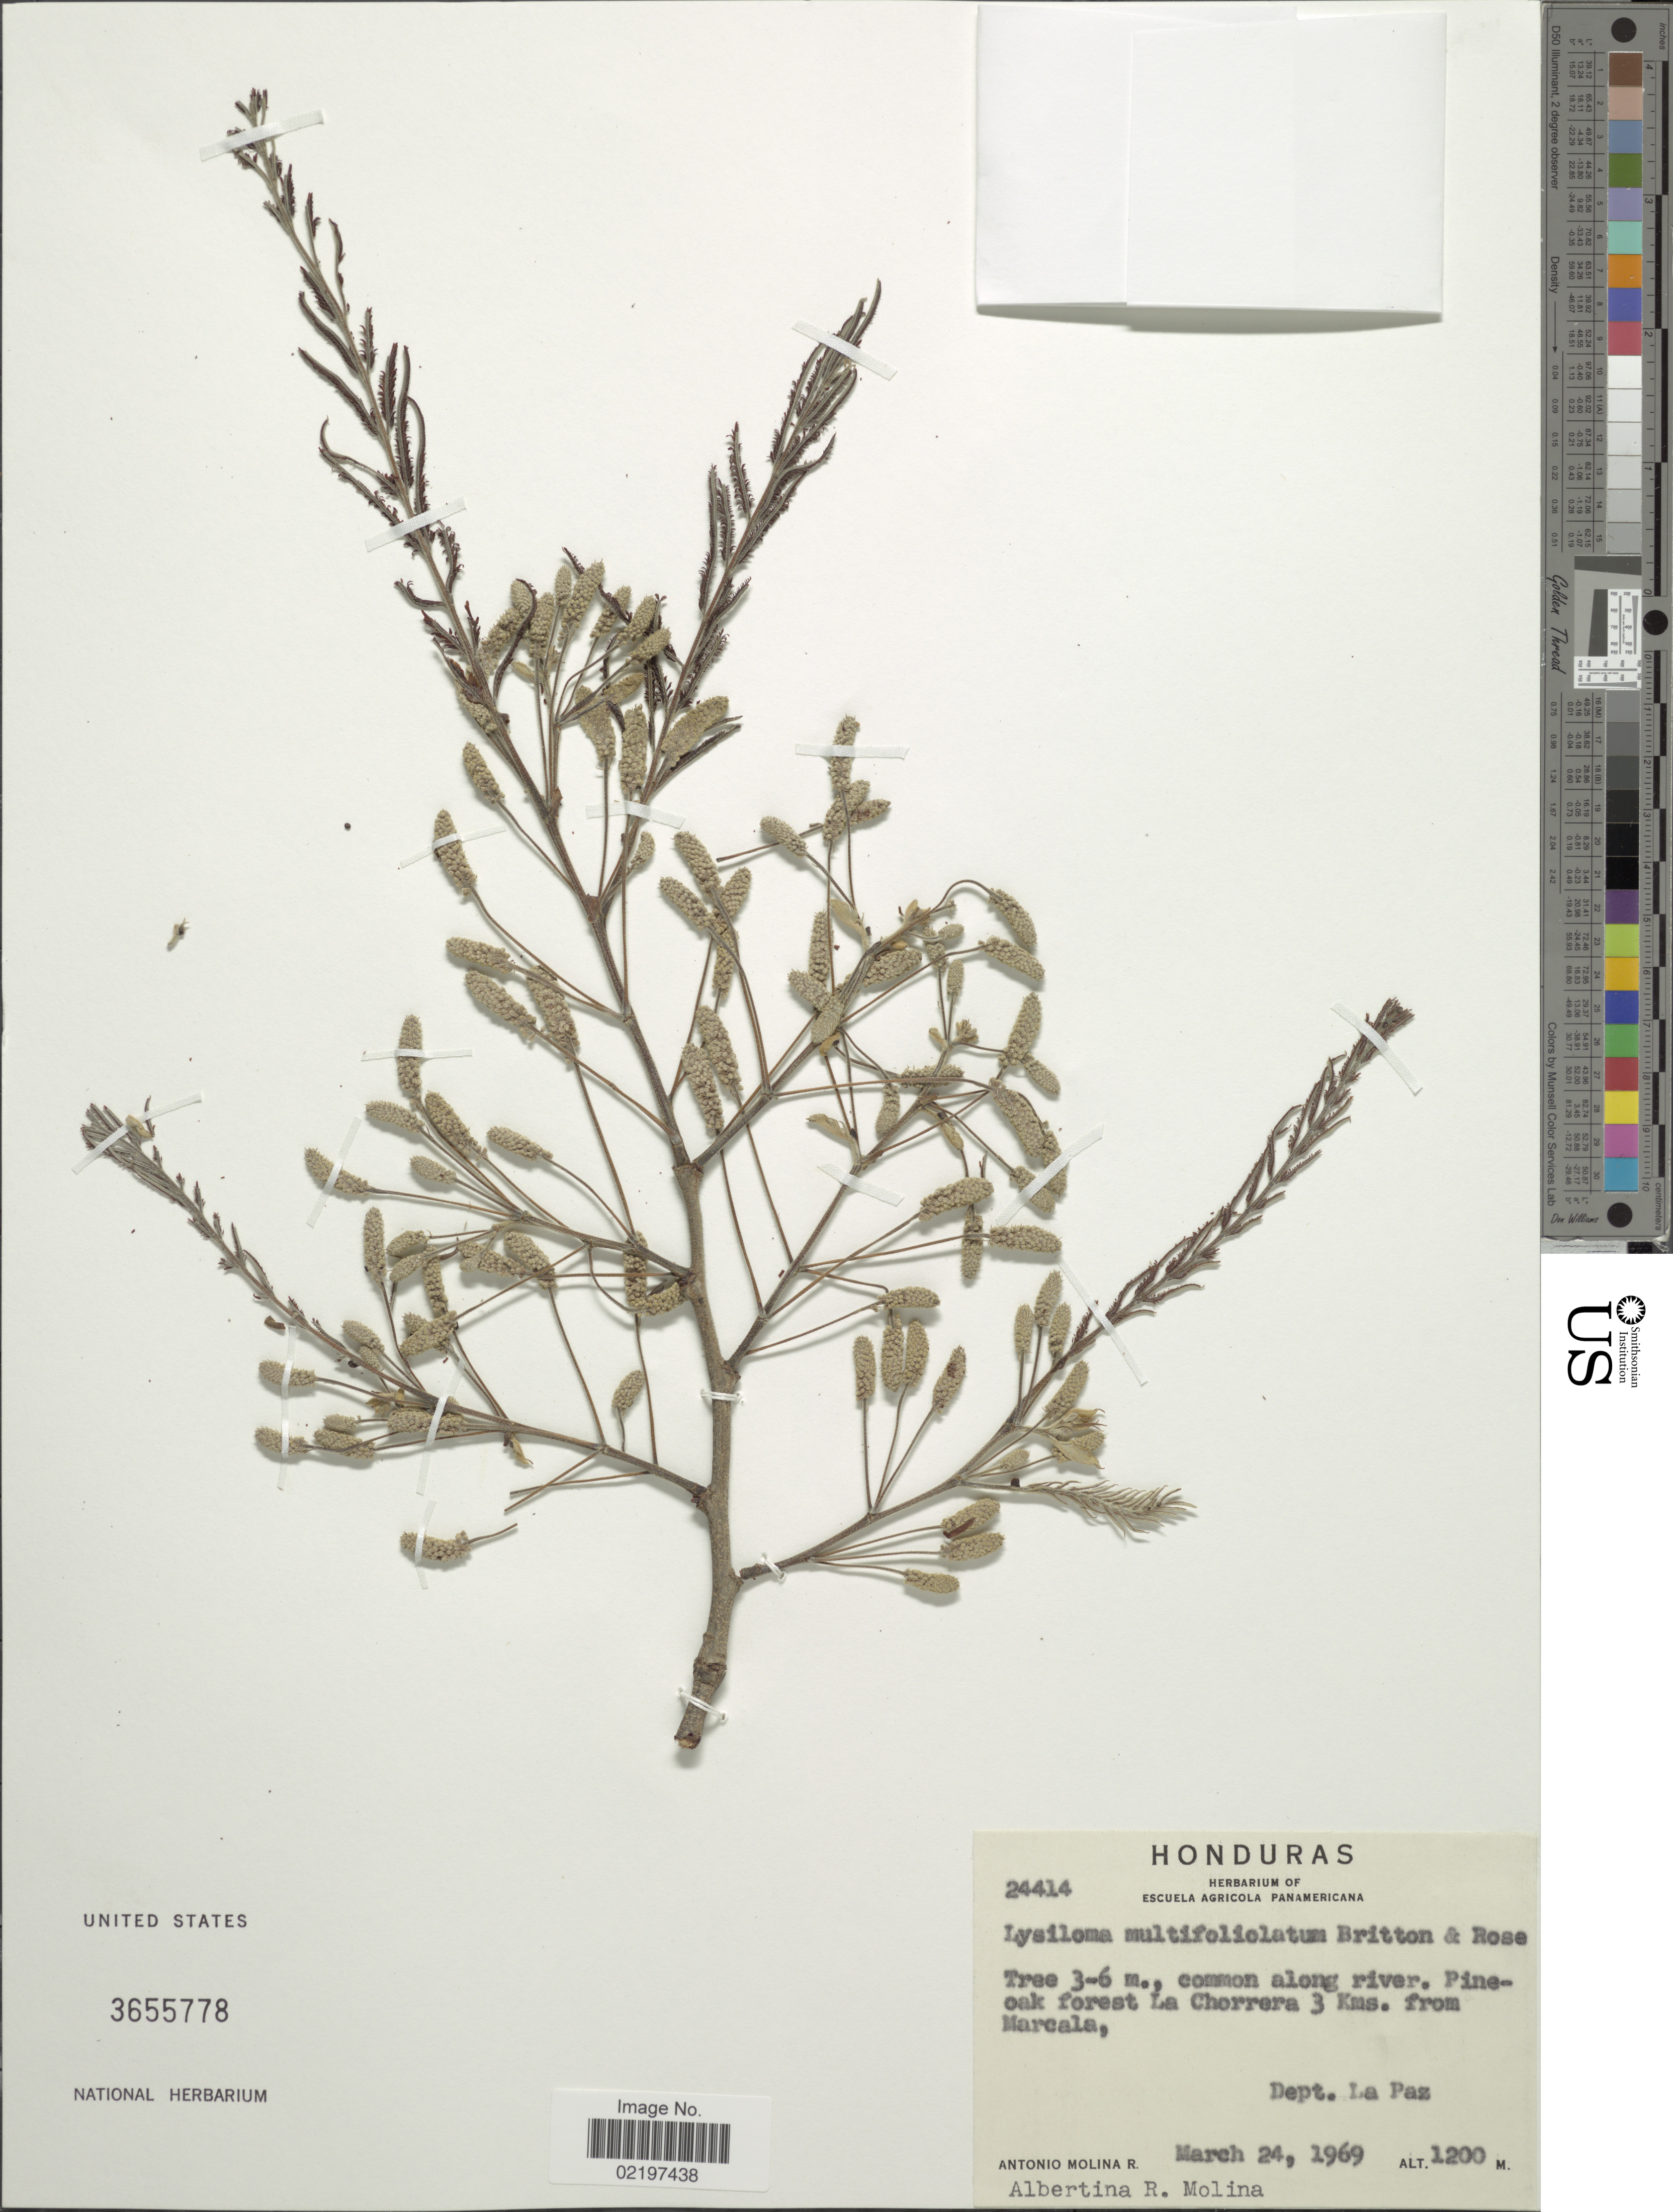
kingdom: Plantae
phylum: Tracheophyta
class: Magnoliopsida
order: Fabales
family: Fabaceae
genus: Lysiloma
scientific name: Lysiloma multifoliolatum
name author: Britton & Rose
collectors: A. Molina R. & A. R. Molina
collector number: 24414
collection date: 1969-03-24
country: Honduras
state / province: La Paz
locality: Common along river, Pine-oak forest La Chorrera 3 kms. from Marcala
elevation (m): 1200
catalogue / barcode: US 3655778